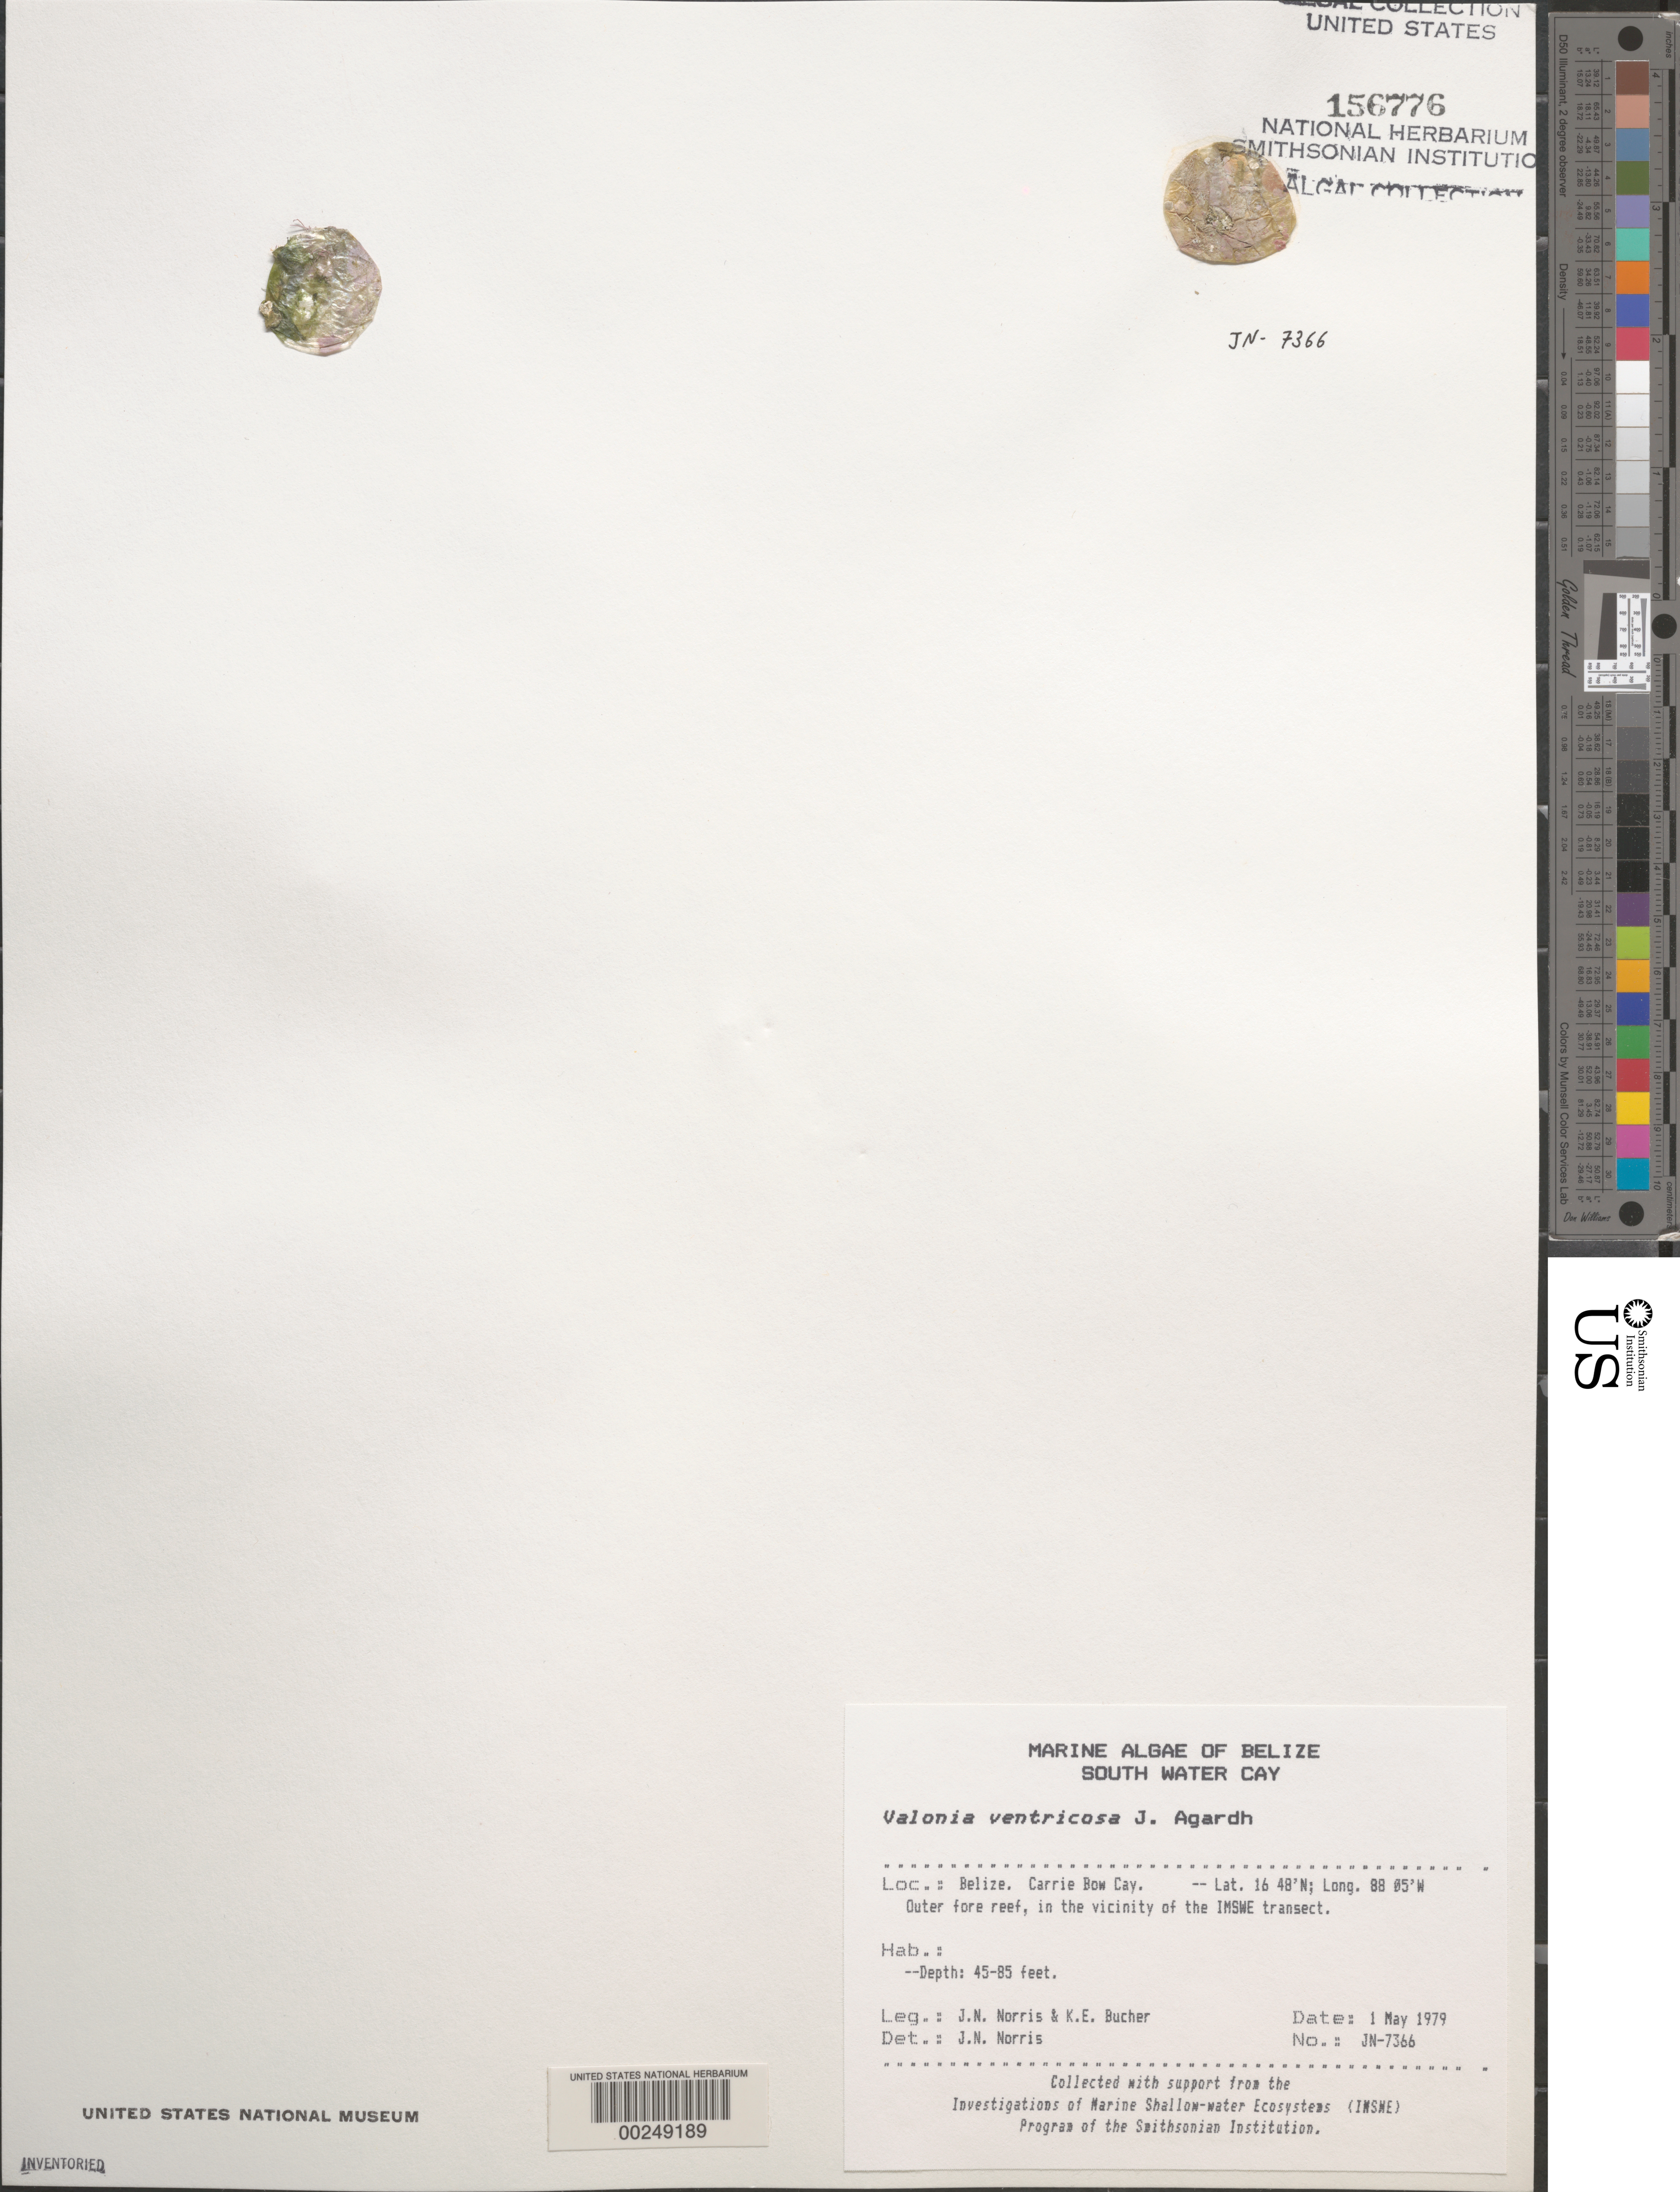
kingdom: Plantae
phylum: Chlorophyta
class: Ulvophyceae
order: Siphonocladales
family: Valoniaceae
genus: Valonia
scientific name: Valonia ventricosa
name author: J. Agardh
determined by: Norris, James N.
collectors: J. N. Norris & K. E. Bucher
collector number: JN-7366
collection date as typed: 01 May 1979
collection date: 1979-05-01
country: Belize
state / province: Stann Creek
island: Carrie Bow Cay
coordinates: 16 48'N, 88 05'W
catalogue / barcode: US 156776